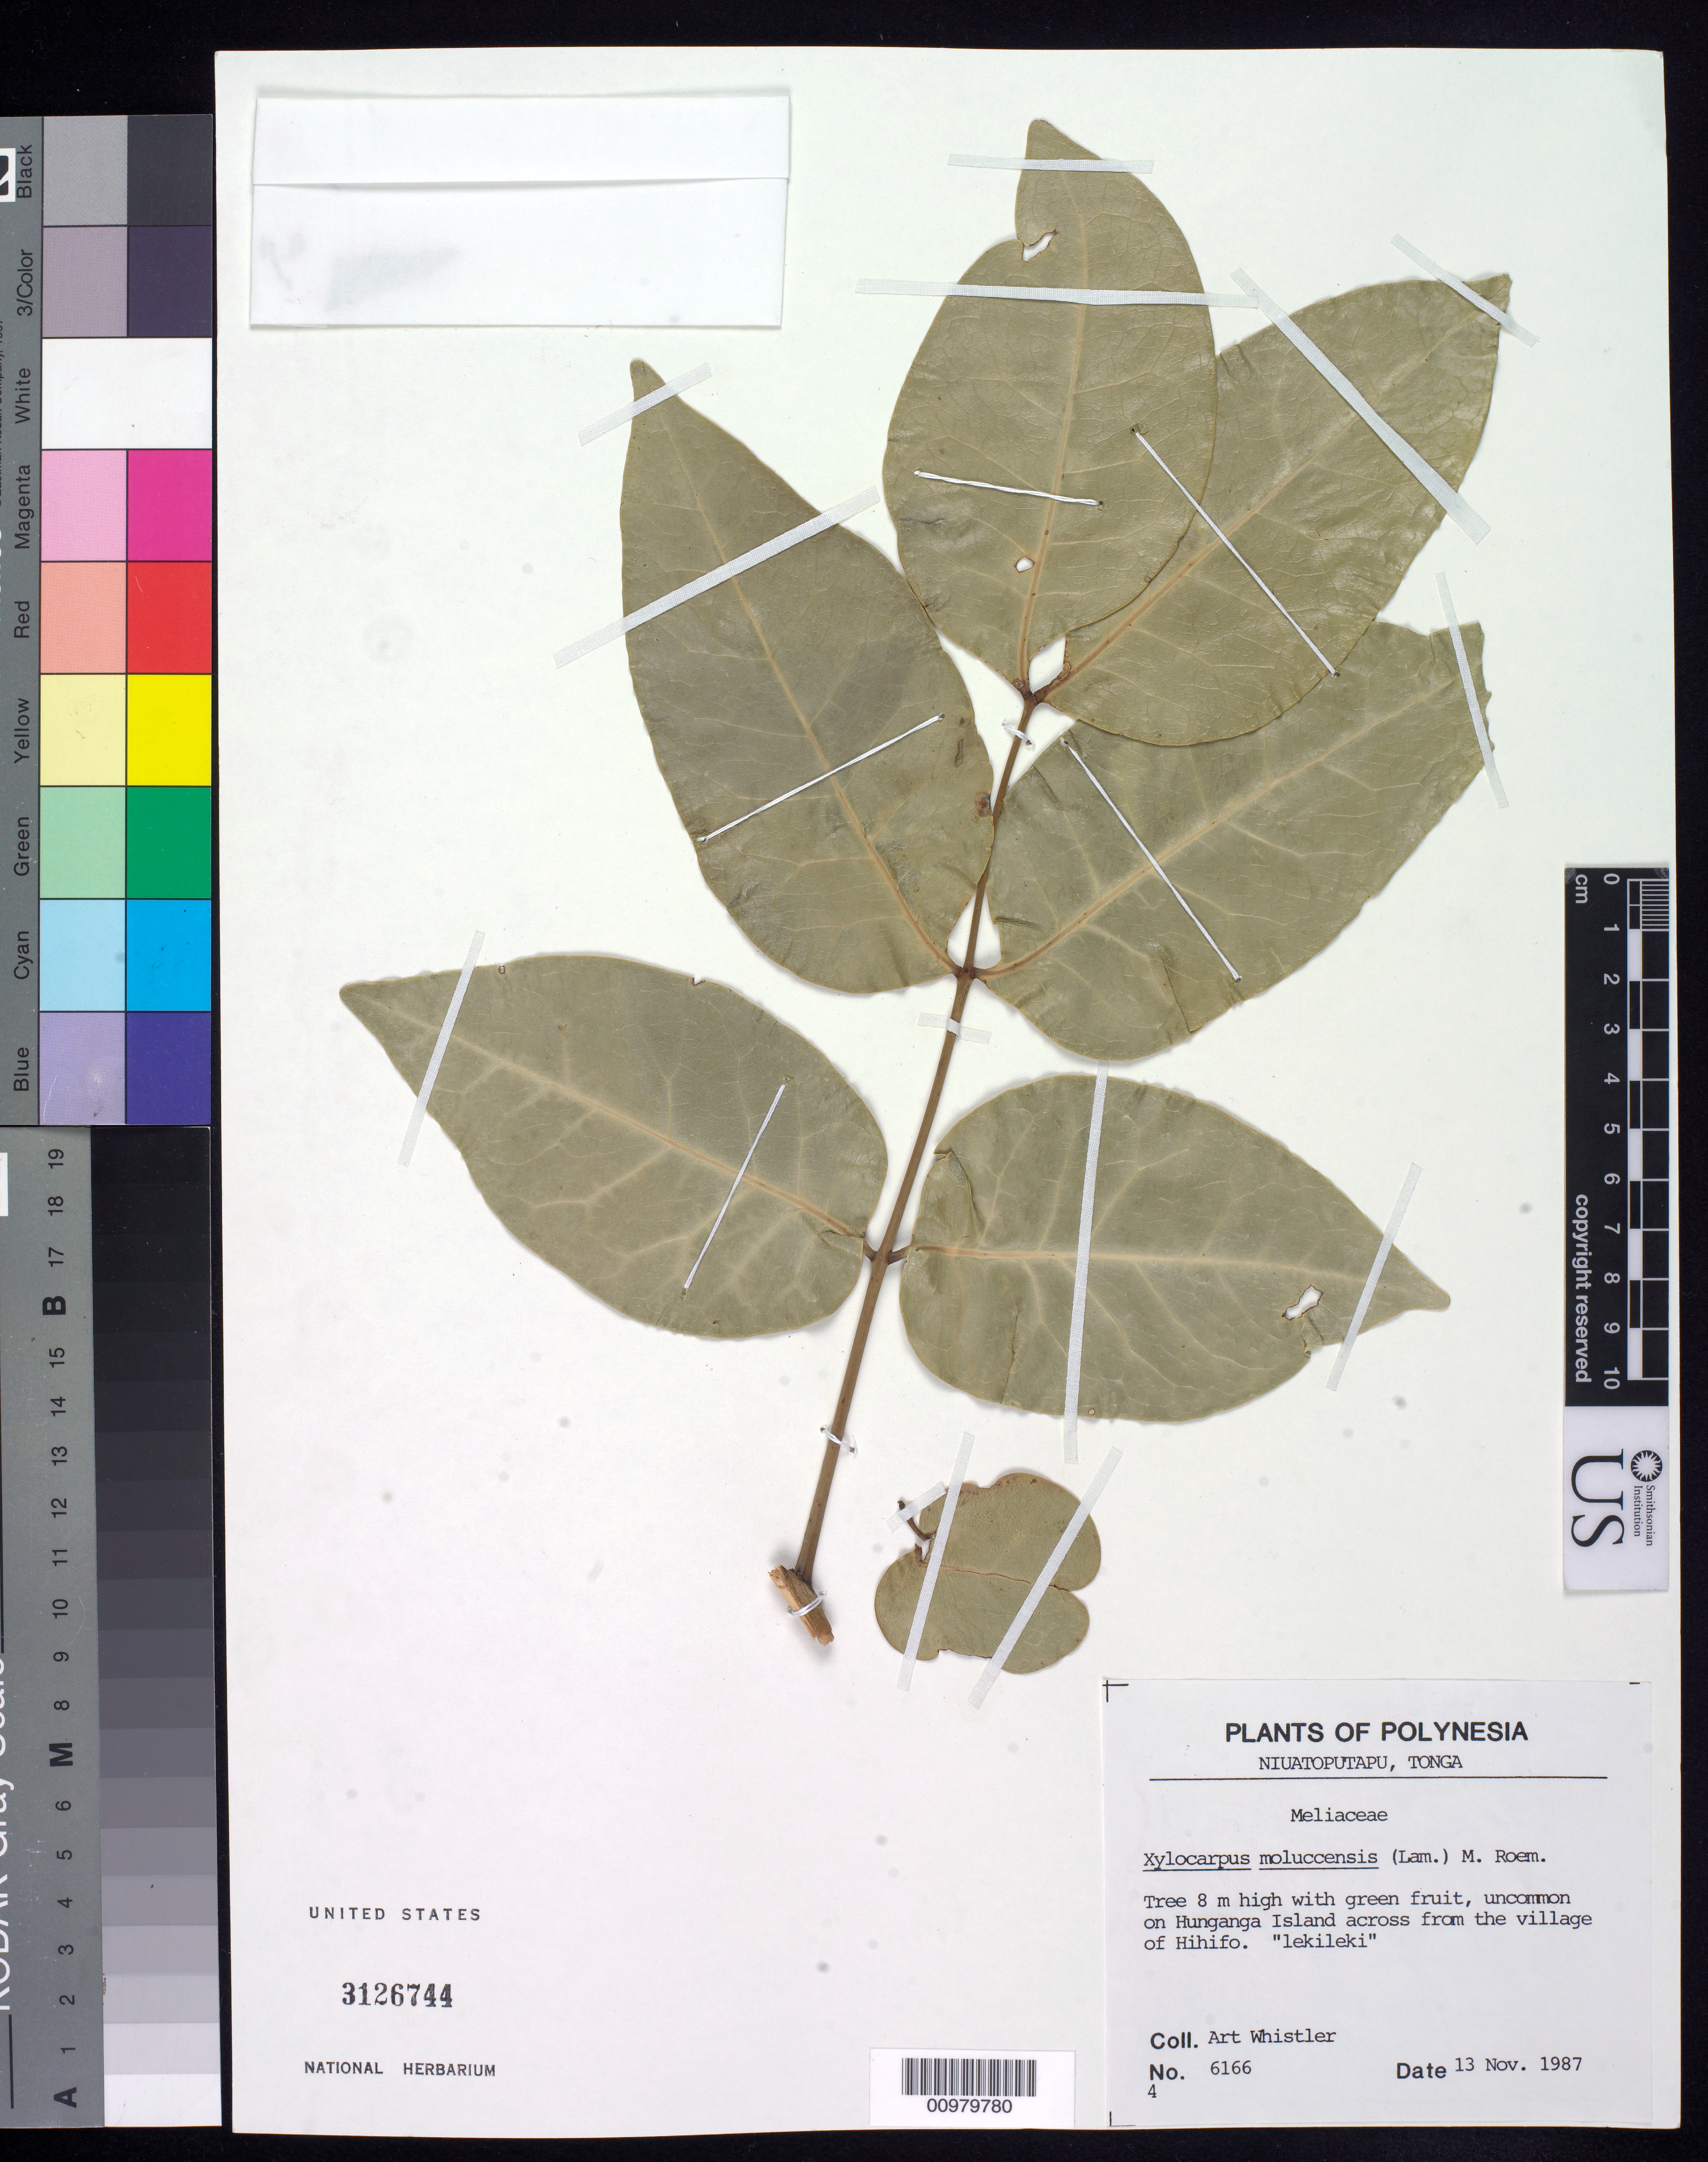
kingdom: Plantae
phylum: Tracheophyta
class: Magnoliopsida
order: Sapindales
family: Meliaceae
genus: Xylocarpus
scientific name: Xylocarpus moluccensis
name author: (Lam.) M. Roem.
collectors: A. Whistler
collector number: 6166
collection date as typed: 13 Nov 1987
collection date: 1987-11-13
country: Tonga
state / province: Tonga Outliers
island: Niuatoputapu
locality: Tonga, Hunganga Island across from village of Hihifo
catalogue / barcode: US 3126744